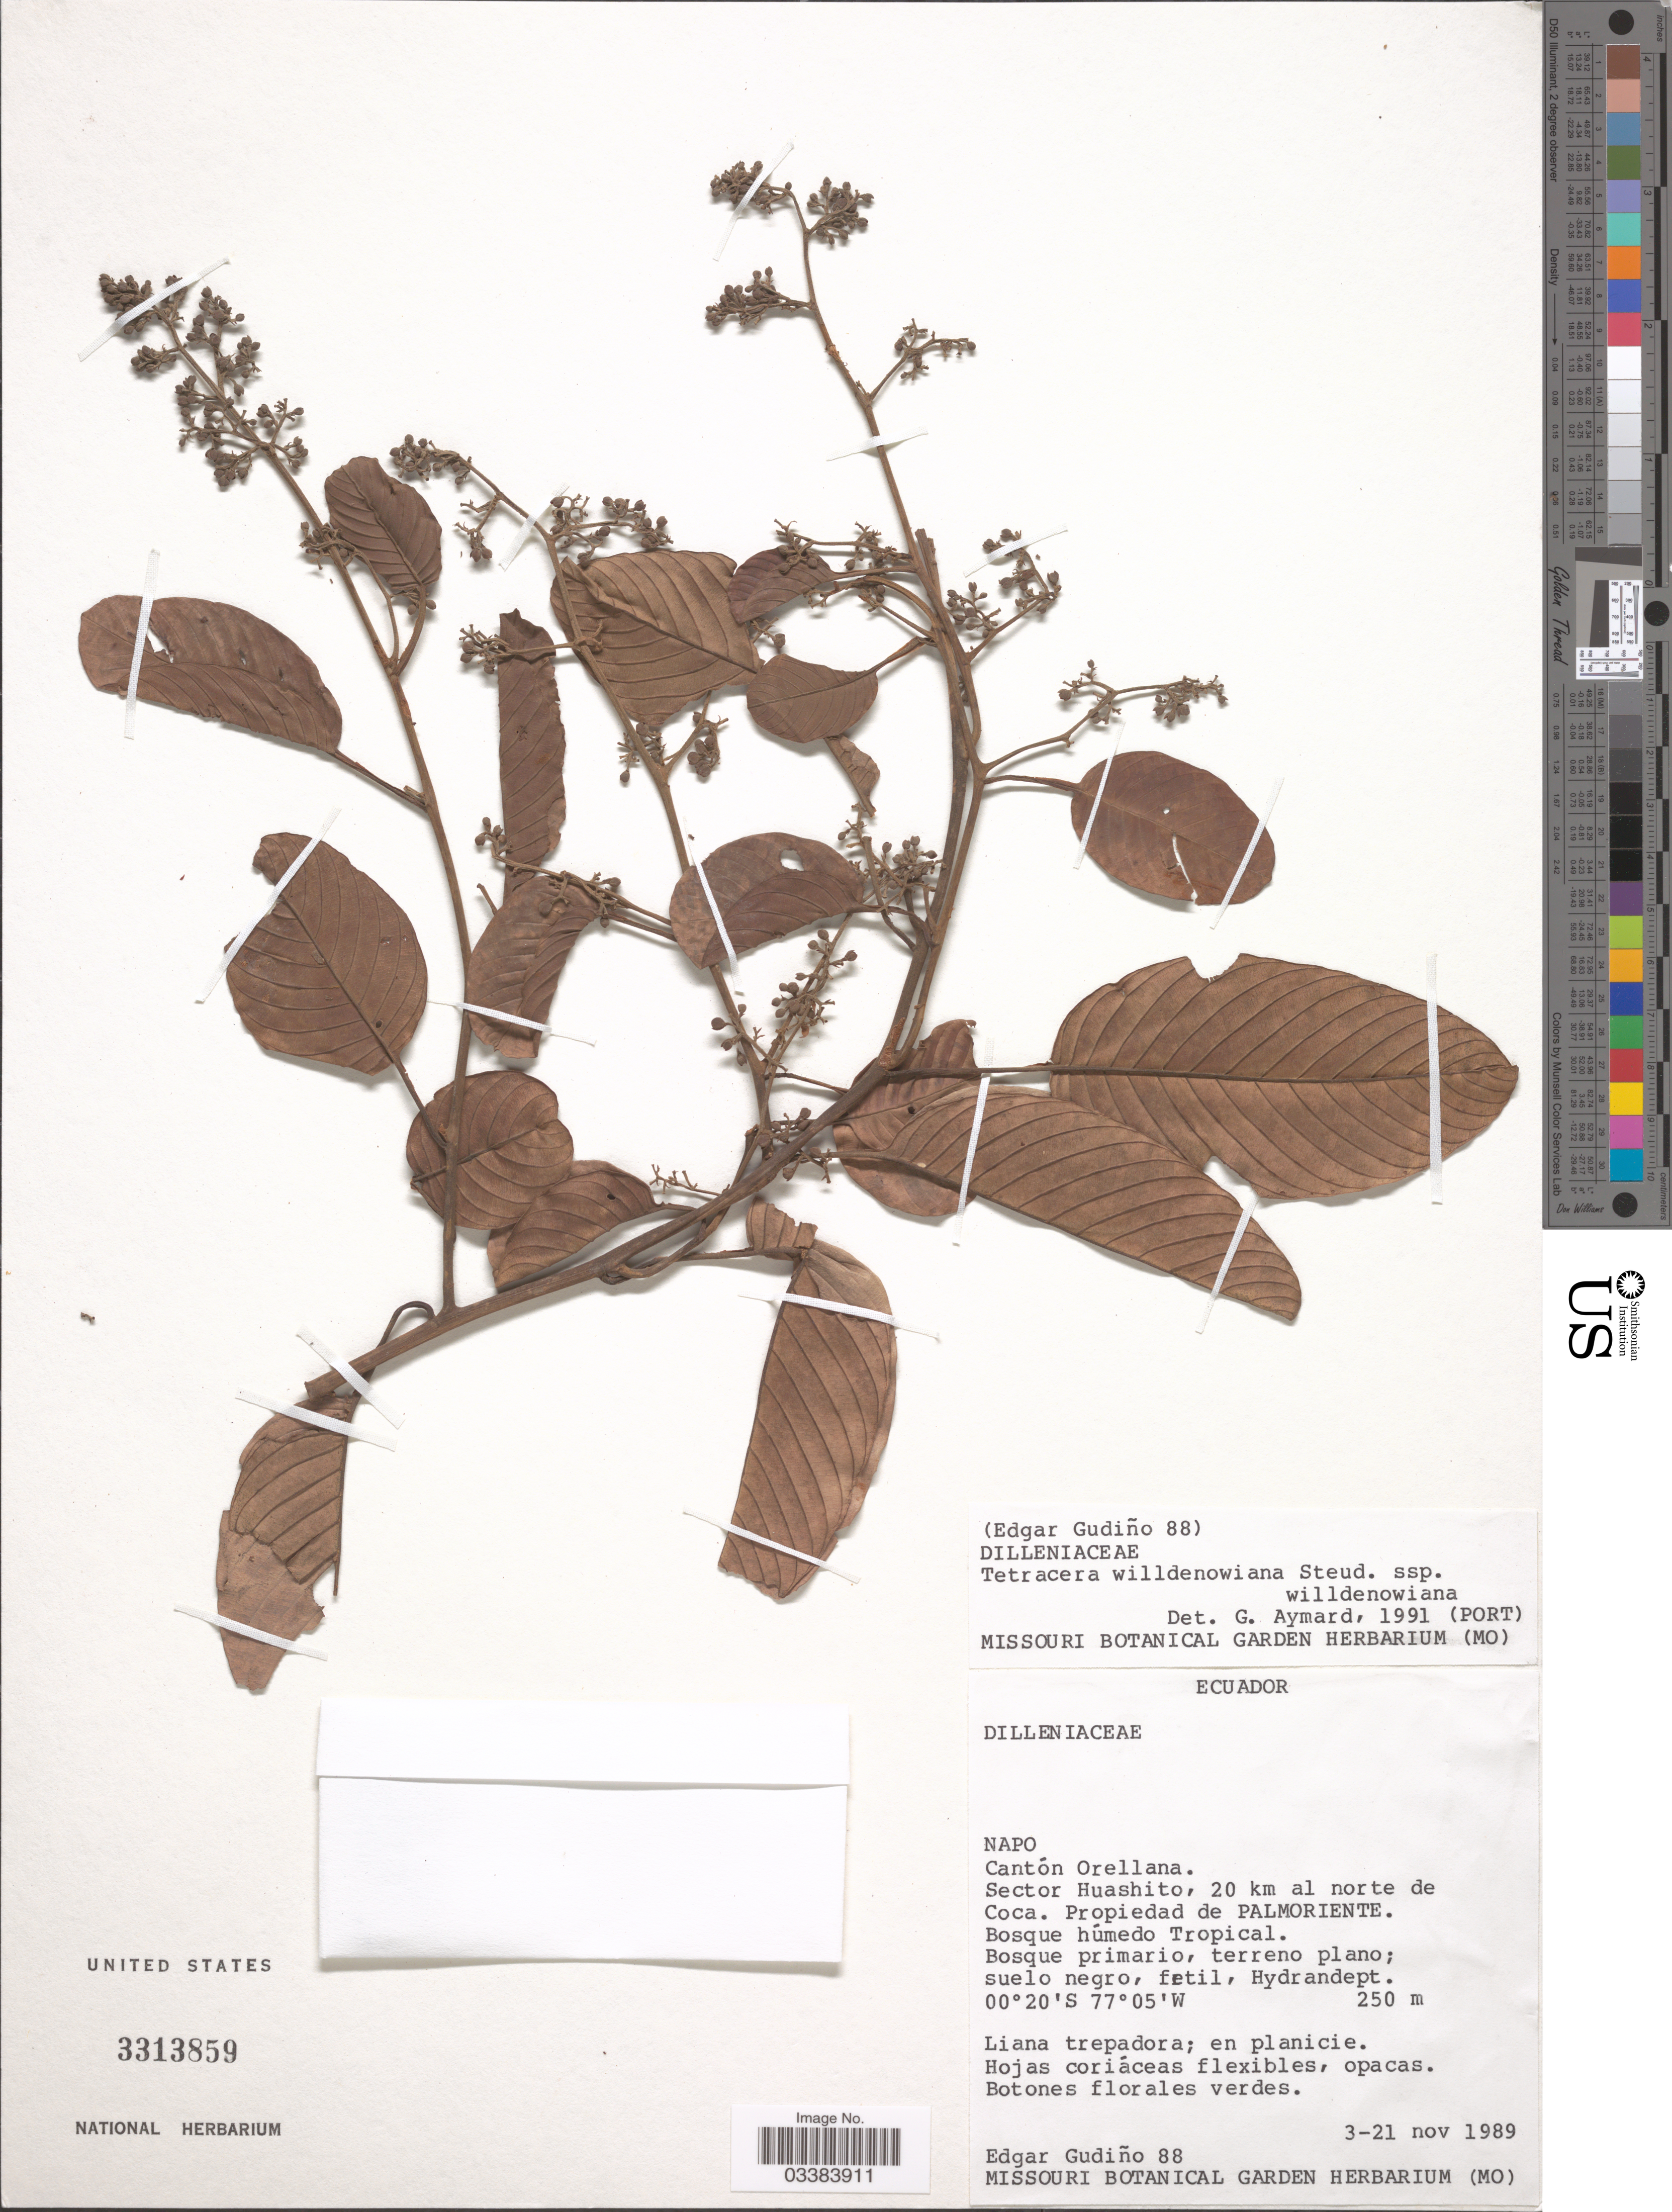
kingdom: Plantae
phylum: Tracheophyta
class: Magnoliopsida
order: Dilleniales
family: Dilleniaceae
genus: Tetracera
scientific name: Tetracera willdenowiana subsp. willdenowiana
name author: Steud.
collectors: E. Gudiño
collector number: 88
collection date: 1989-11-03/1989-11-21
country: Ecuador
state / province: Napo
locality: Cantón Orellana. Sector Huashito, 20 km al norte de Coca. Propiedad de Palmoriente.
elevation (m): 250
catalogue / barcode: US 3313859